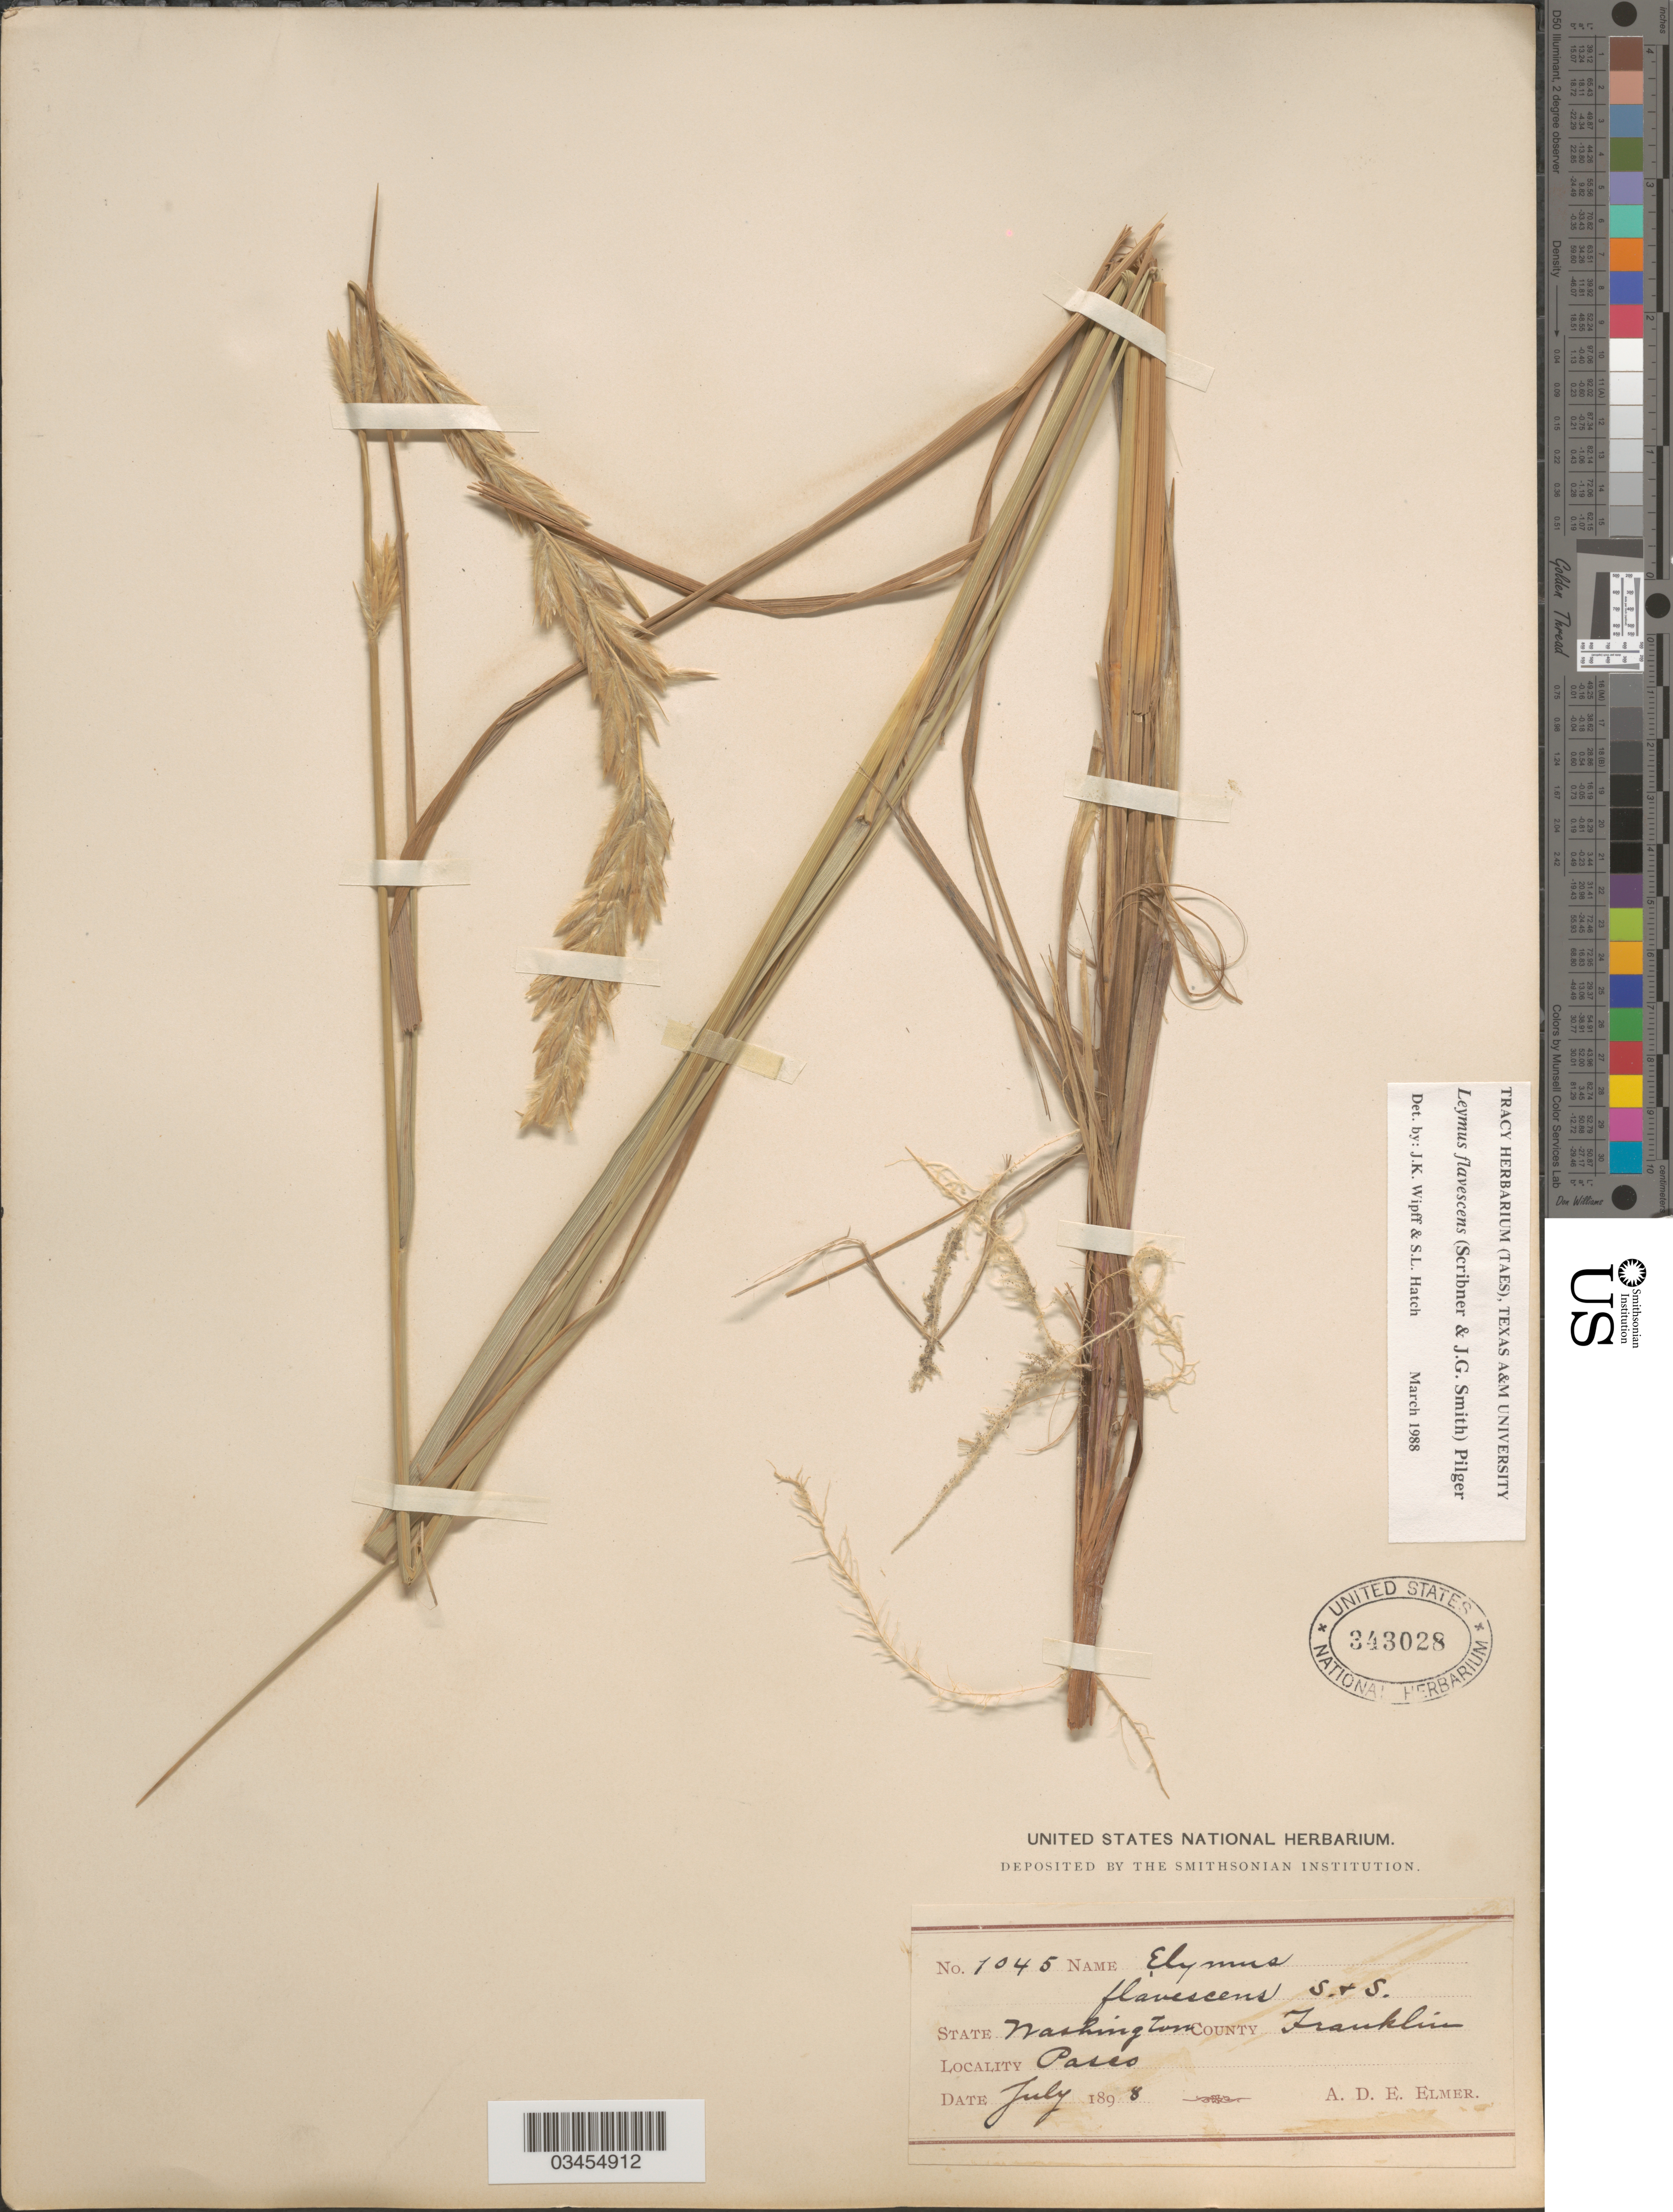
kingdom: Plantae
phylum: Tracheophyta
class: Liliopsida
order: Poales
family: Poaceae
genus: Leymus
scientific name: Leymus flavescens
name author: (Scribn. & J.G. Sm.) Pilg.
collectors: A. D. E. Elmer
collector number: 1045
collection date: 1898-07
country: United States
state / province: Washington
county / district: Franklin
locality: County Franklin. Pasco.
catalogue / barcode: US 343028